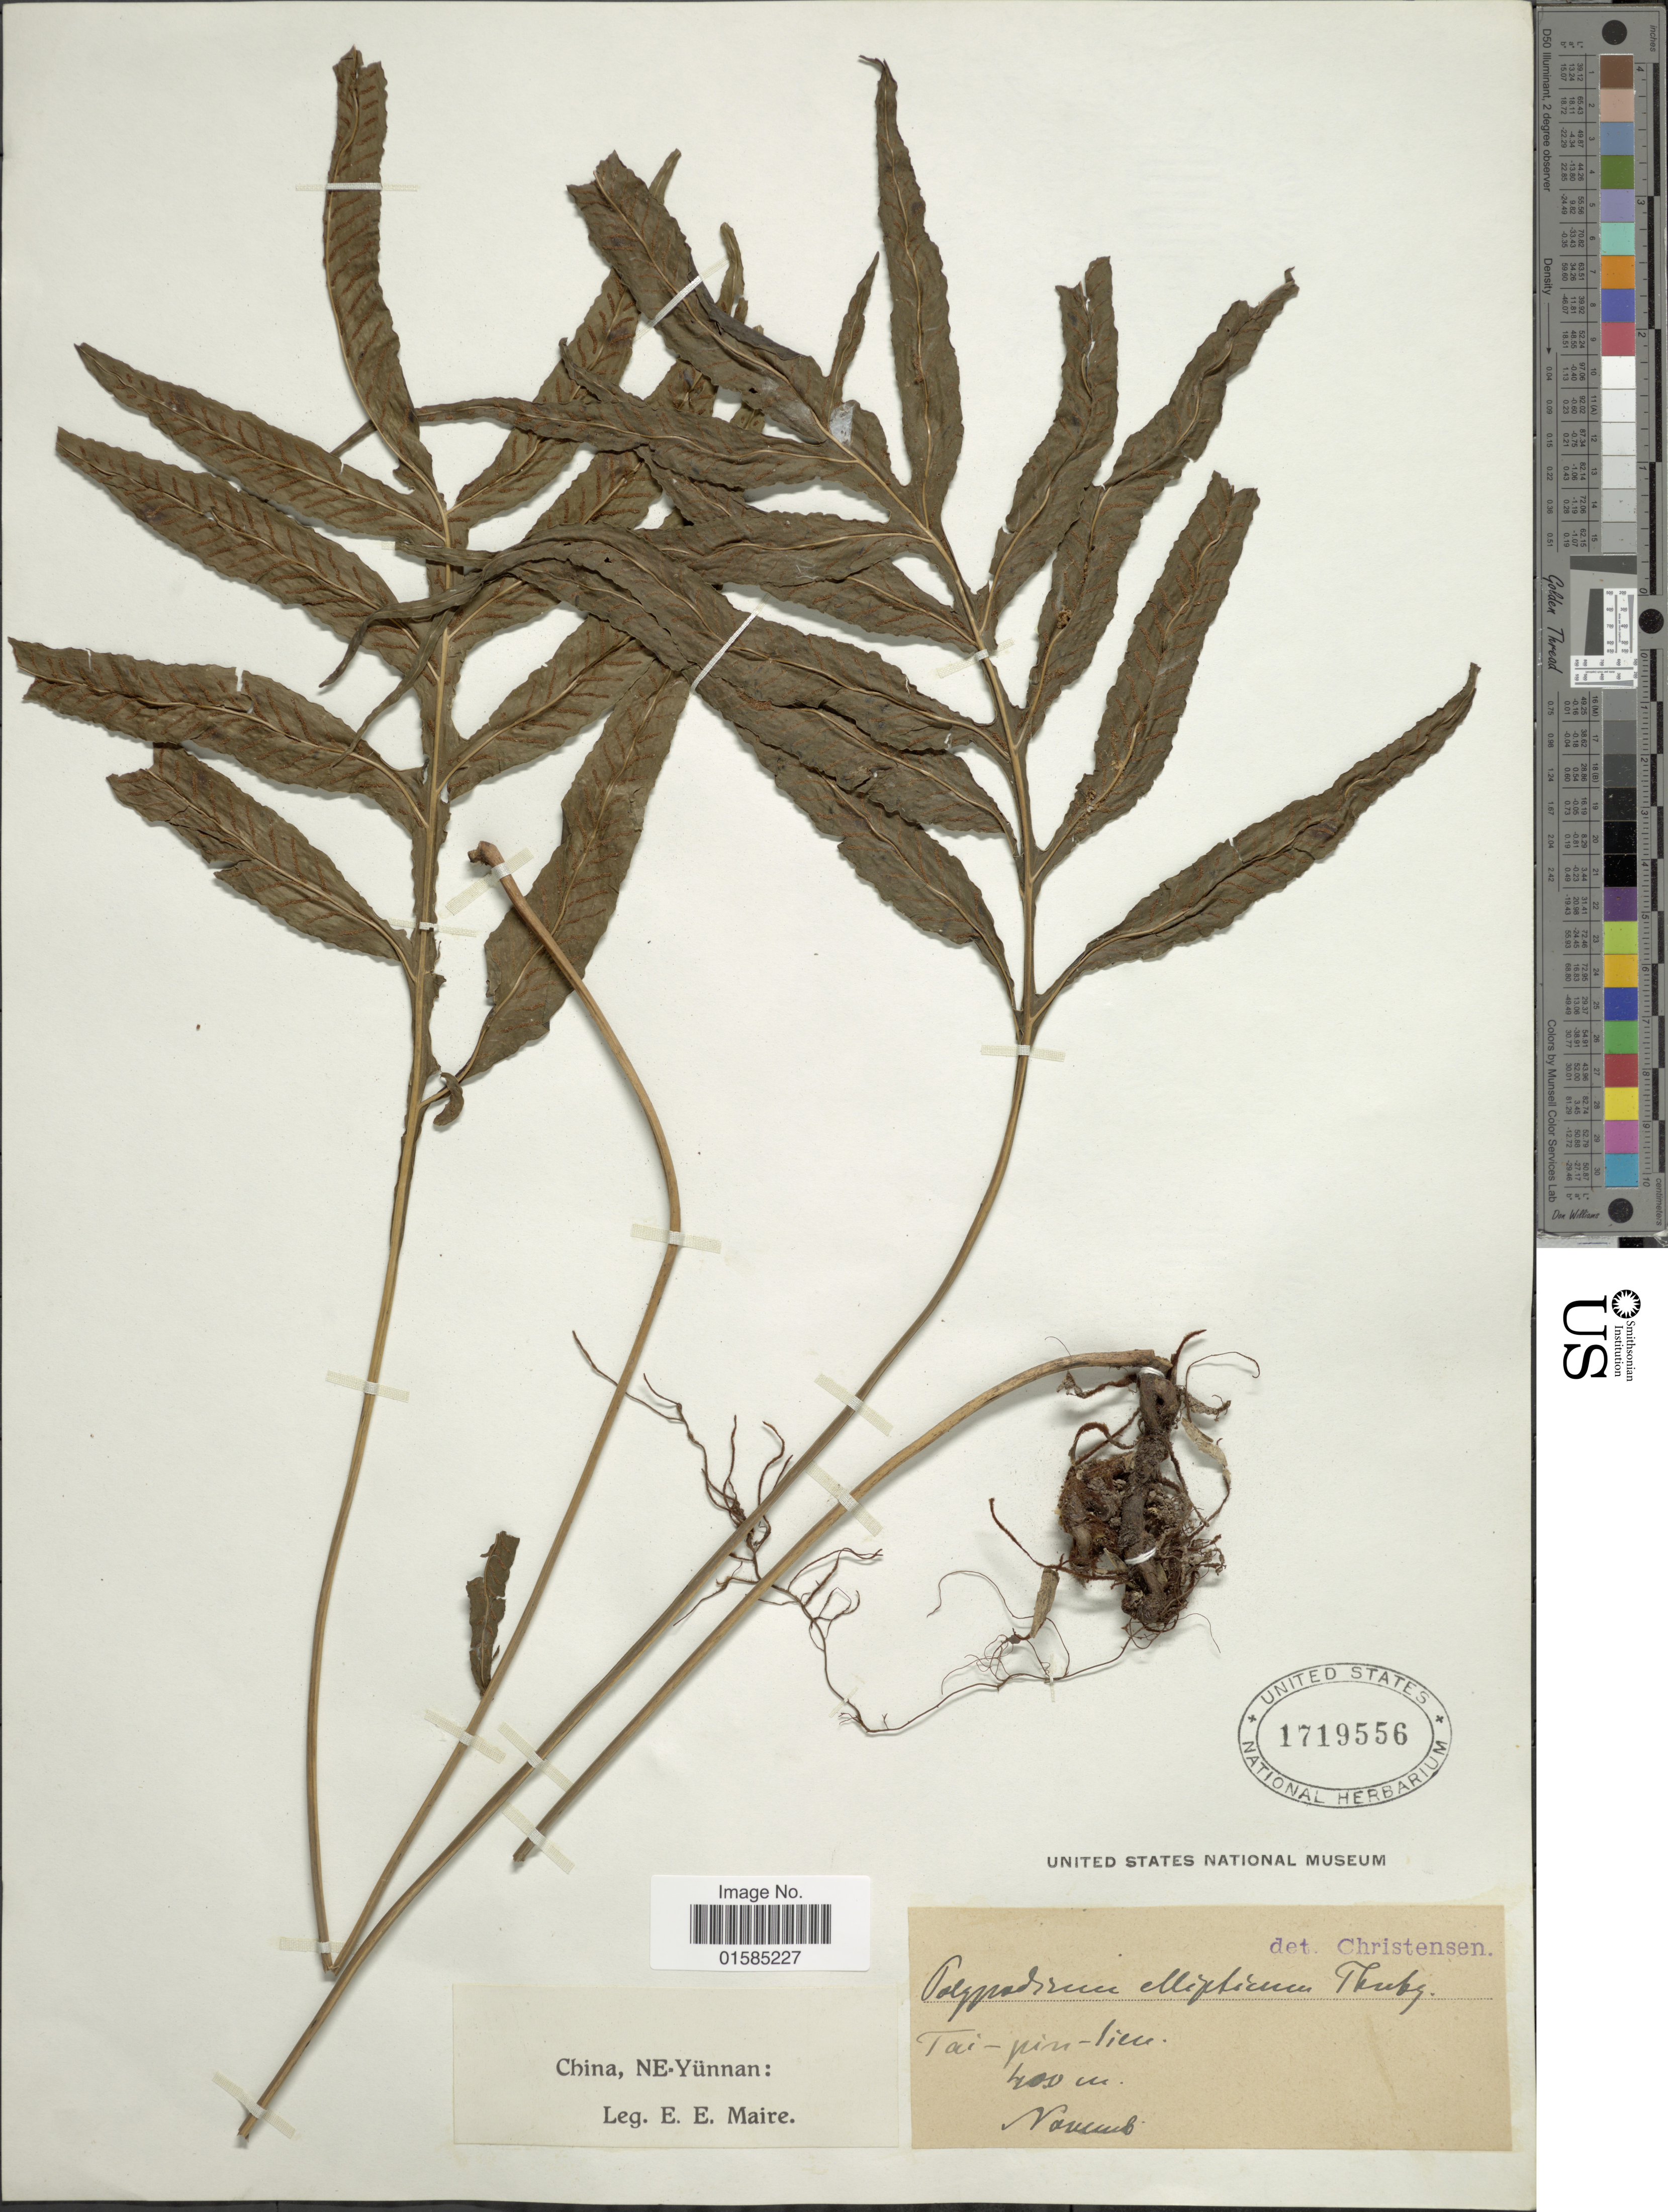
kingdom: Plantae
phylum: Tracheophyta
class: Polypodiopsida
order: Polypodiales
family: Polypodiaceae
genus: Leptochilus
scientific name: Leptochilus ellipticus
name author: (Thunb.) Noot.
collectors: E. E. Maire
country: China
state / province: Yunnan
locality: China, NE-Yunnan: Tai - pin -lieu [interpreted]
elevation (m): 400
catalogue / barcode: US 1719556